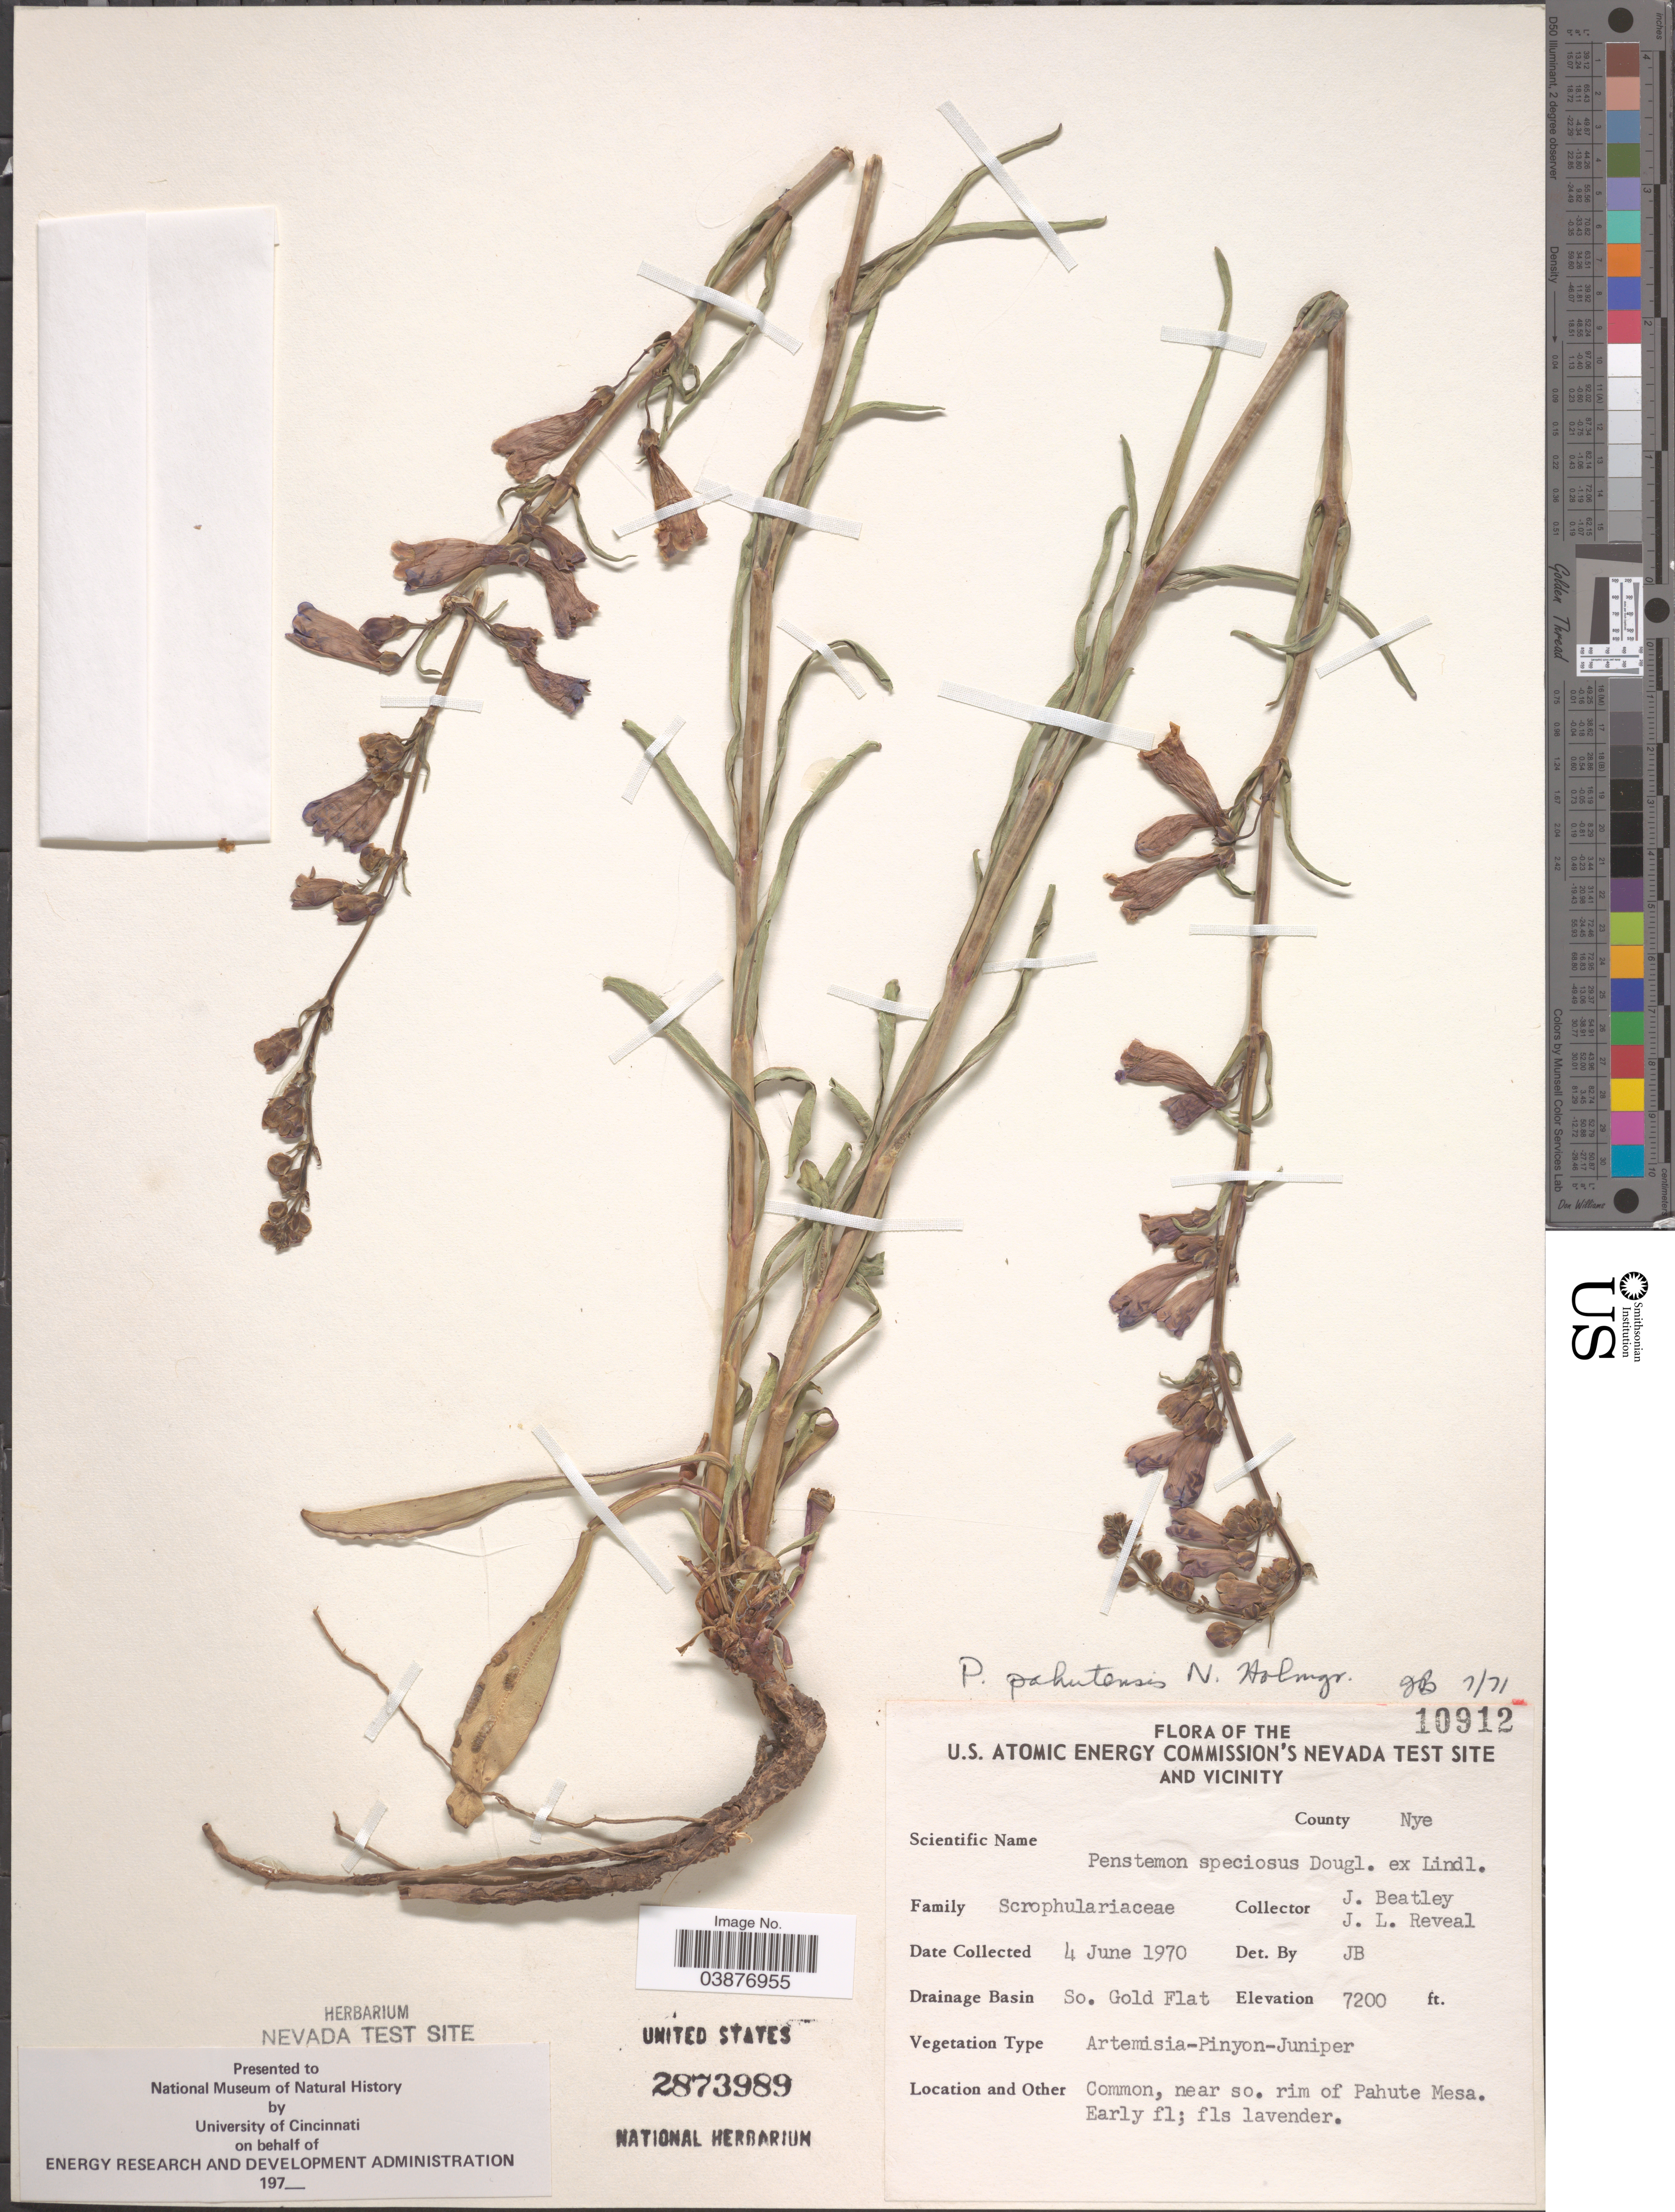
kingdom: Plantae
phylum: Tracheophyta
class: Magnoliopsida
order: Lamiales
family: Plantaginaceae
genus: Penstemon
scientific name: Penstemon pahutensis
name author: N.H. Holmgren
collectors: J. C. Beatley & J. L. Reveal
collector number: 10912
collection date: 1970-06-04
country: United States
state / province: Nevada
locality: U.S. Atomic Energy Commission's Nevada Test Site and Vicinity. County Nye. Drainage Basin So. Gold Flat. Near so. rim of Pahute Mesa.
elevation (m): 2195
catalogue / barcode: US 2873989